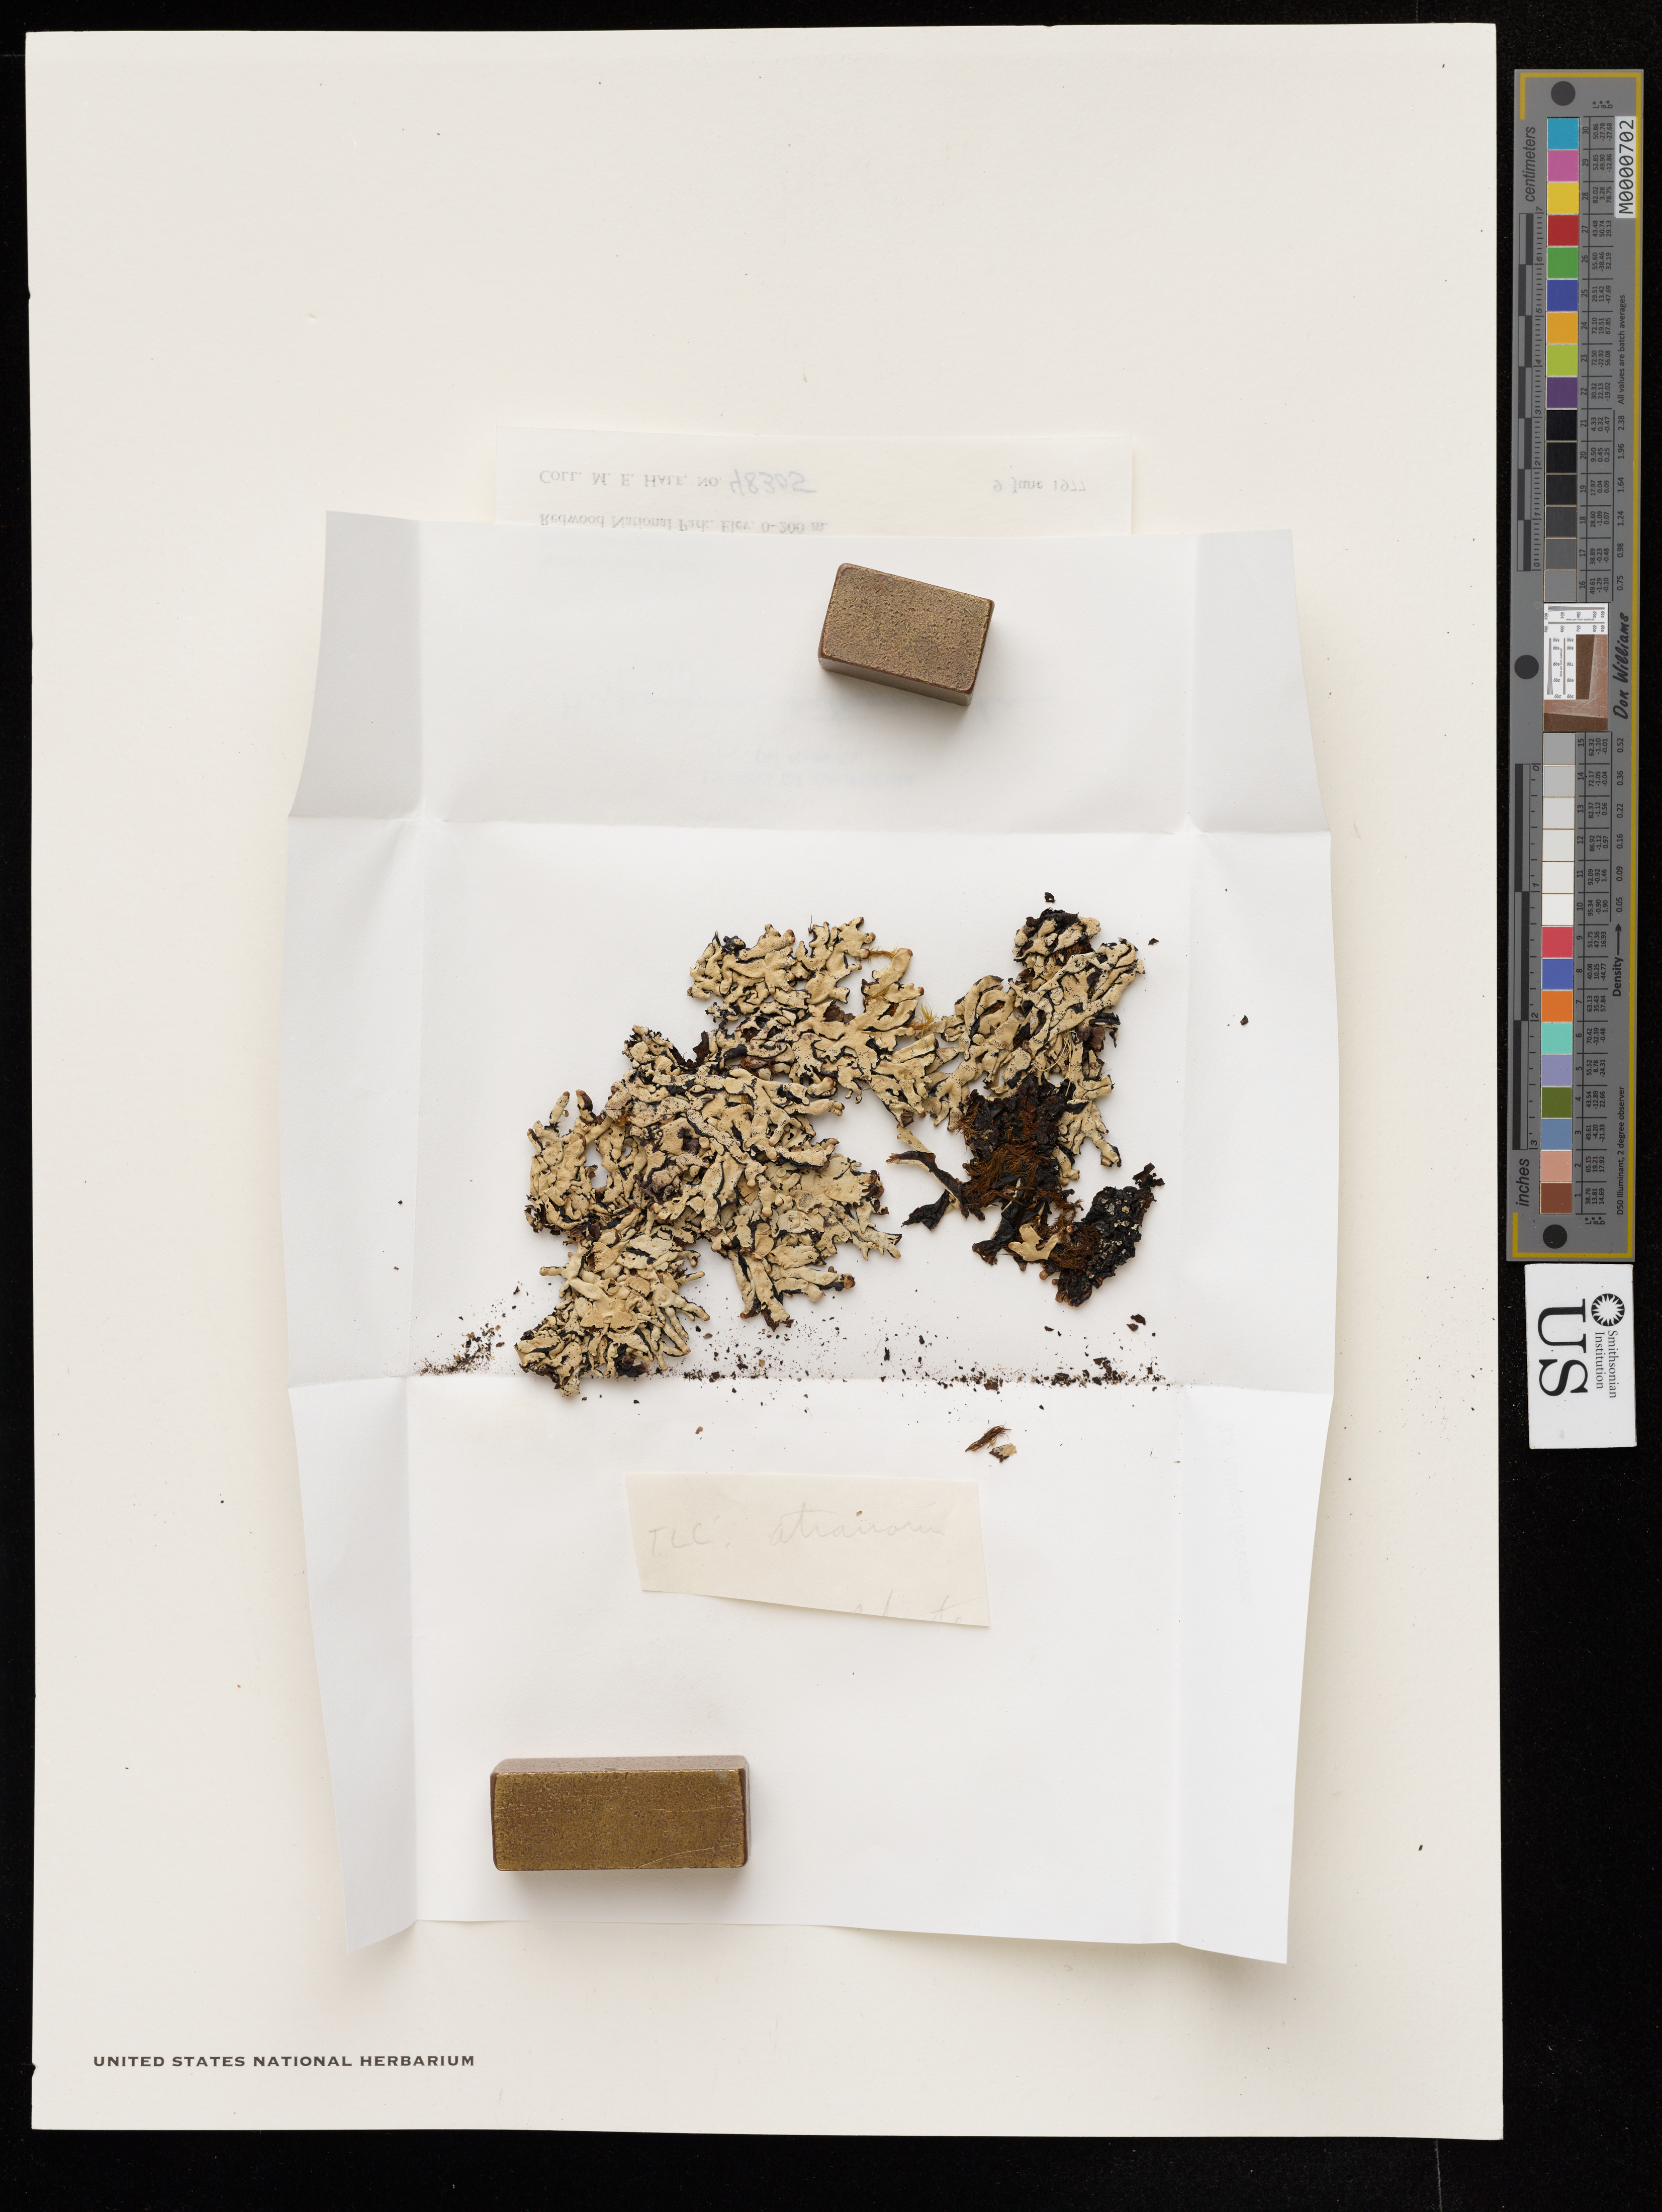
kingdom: Fungi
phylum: Ascomycota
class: Lecanoromycetes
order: Lecanorales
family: Parmeliaceae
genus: Hypogymnia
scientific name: Hypogymnia apinnata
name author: Goward & McCune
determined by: McCune, B.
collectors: M. Hale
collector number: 48305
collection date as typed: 09 Jun 1977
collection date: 1977-06-09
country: United States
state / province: California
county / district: Del Norte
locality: Redwood nat. park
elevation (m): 0